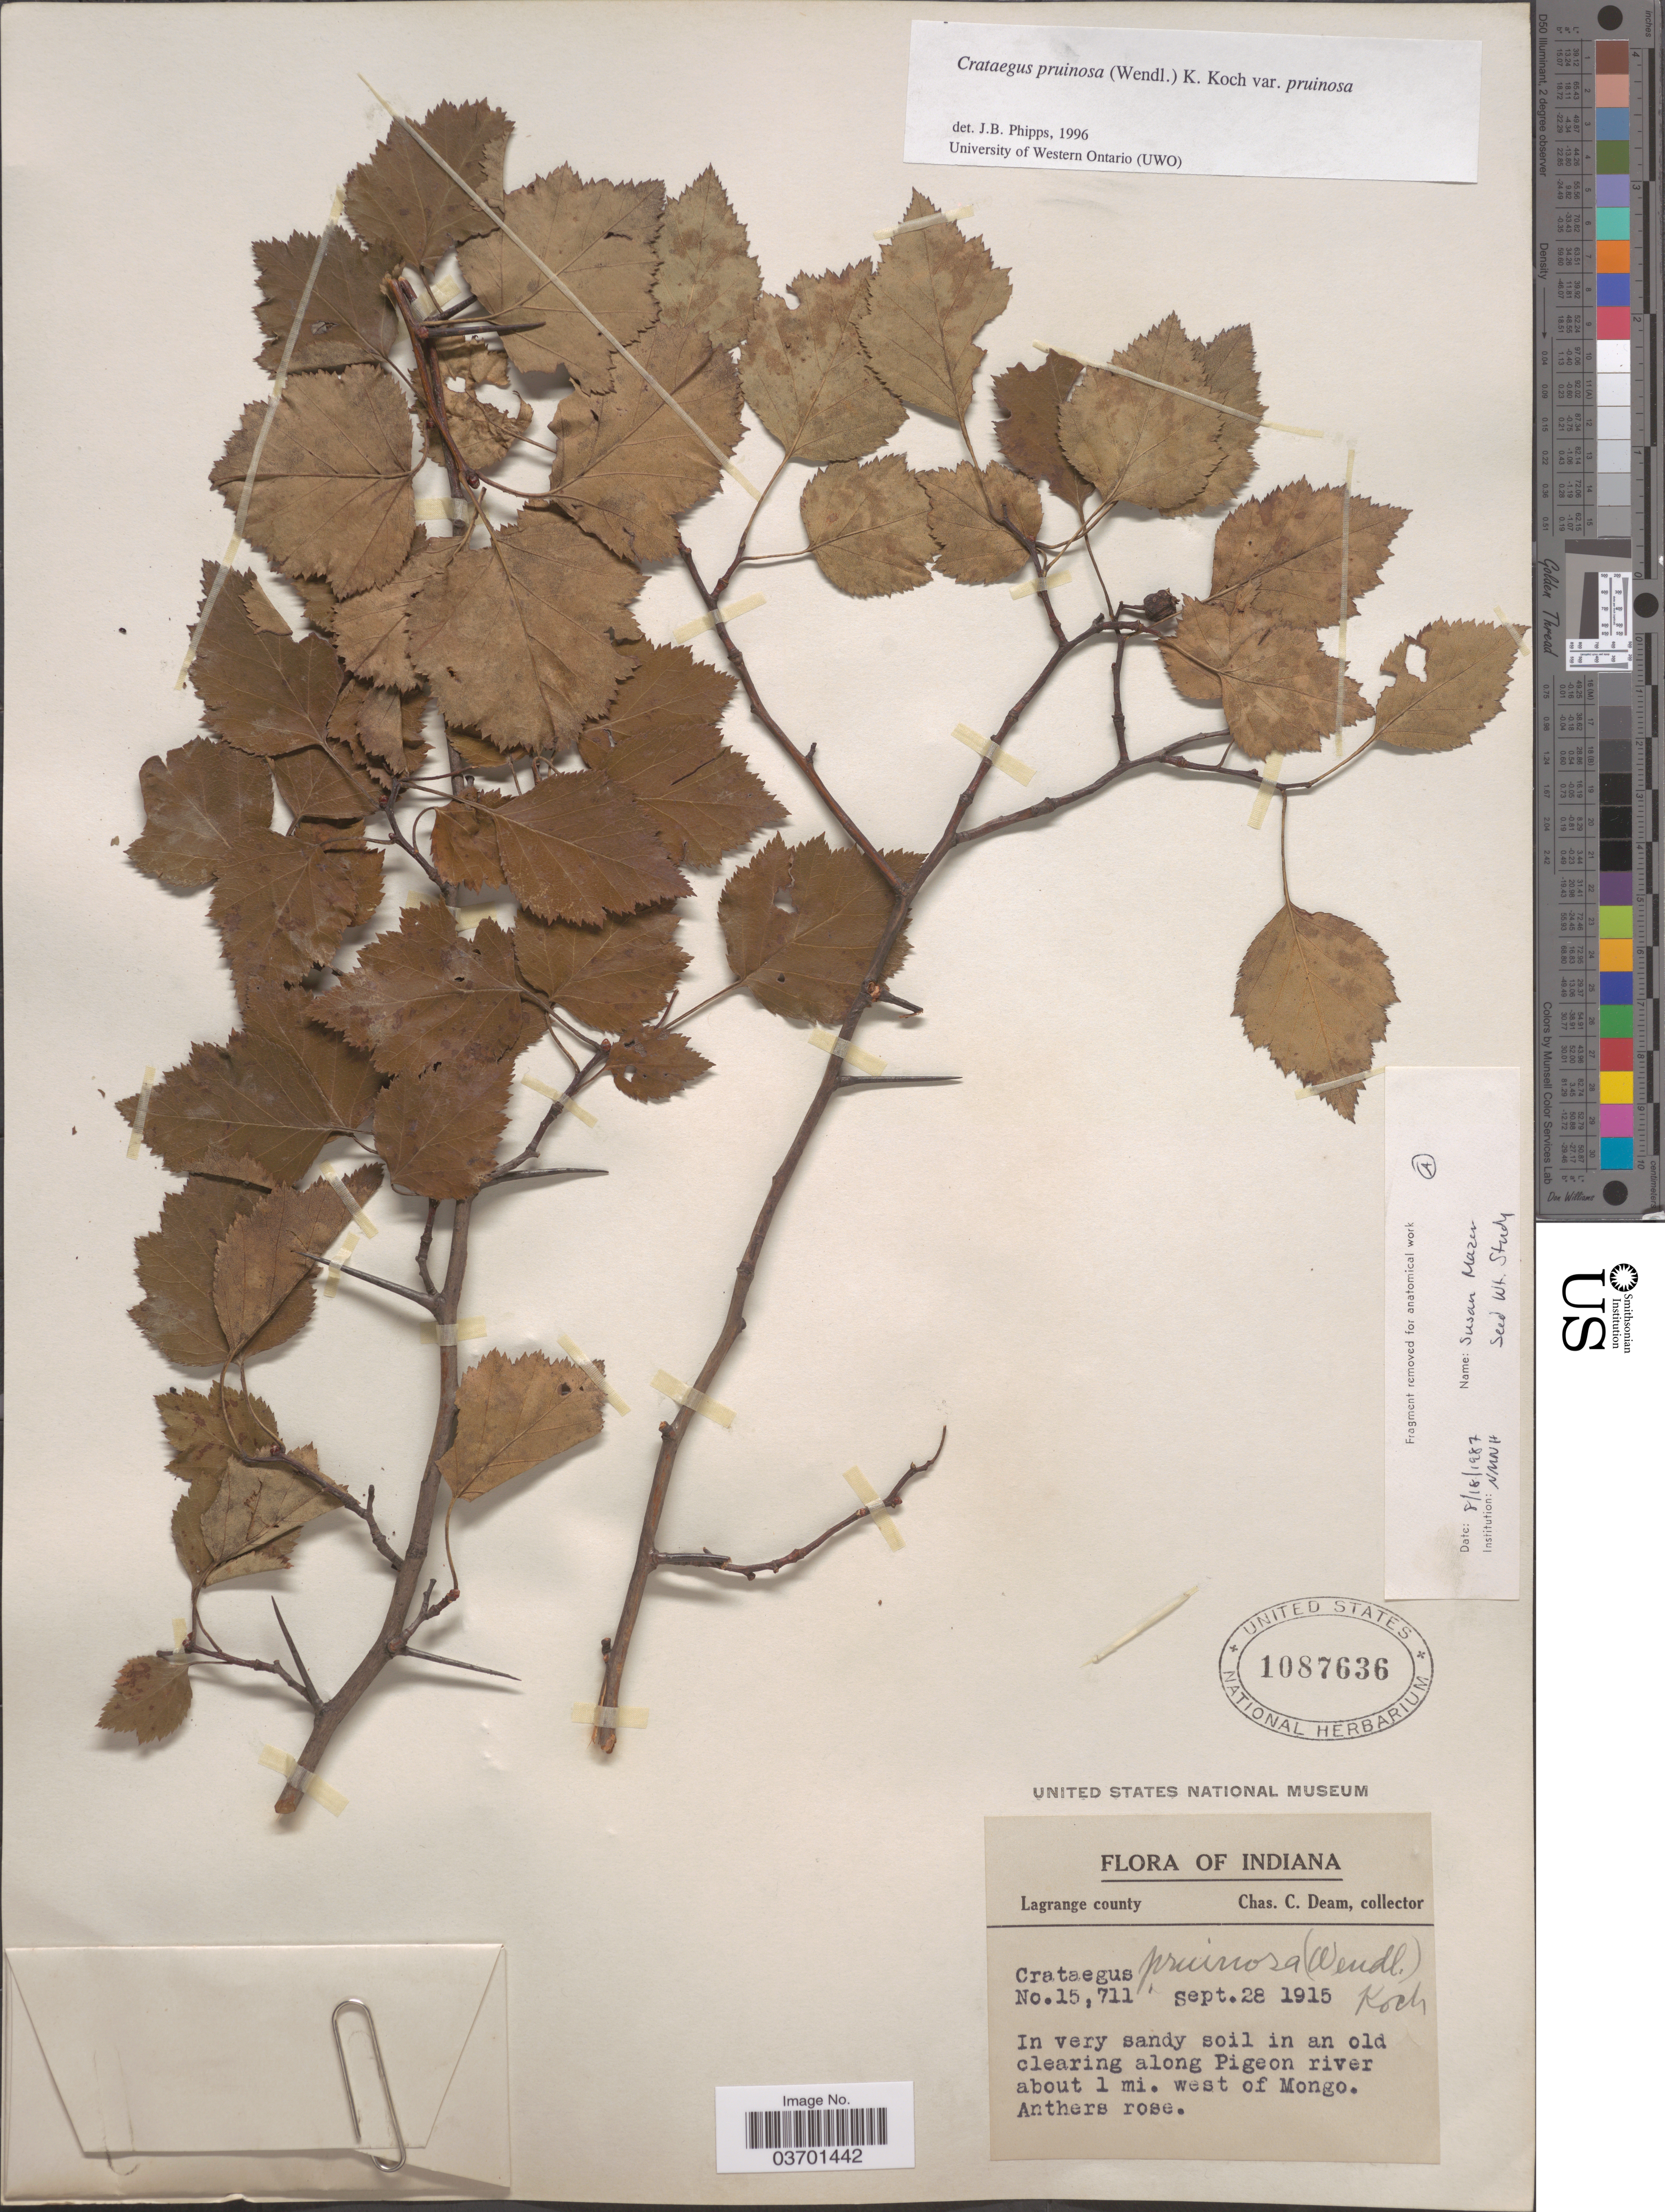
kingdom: Plantae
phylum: Tracheophyta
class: Magnoliopsida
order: Rosales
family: Rosaceae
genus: Crataegus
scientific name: Crataegus pruinosa var. pruinosa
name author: (H.L. Wendl.) K. Koch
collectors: C. C. Deam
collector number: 15711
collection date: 1915-09-28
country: United States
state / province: Indiana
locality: Lagrange County. In an old clearing along Pigeon river about 1 mi. west of Mongo.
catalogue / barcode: US 1087636